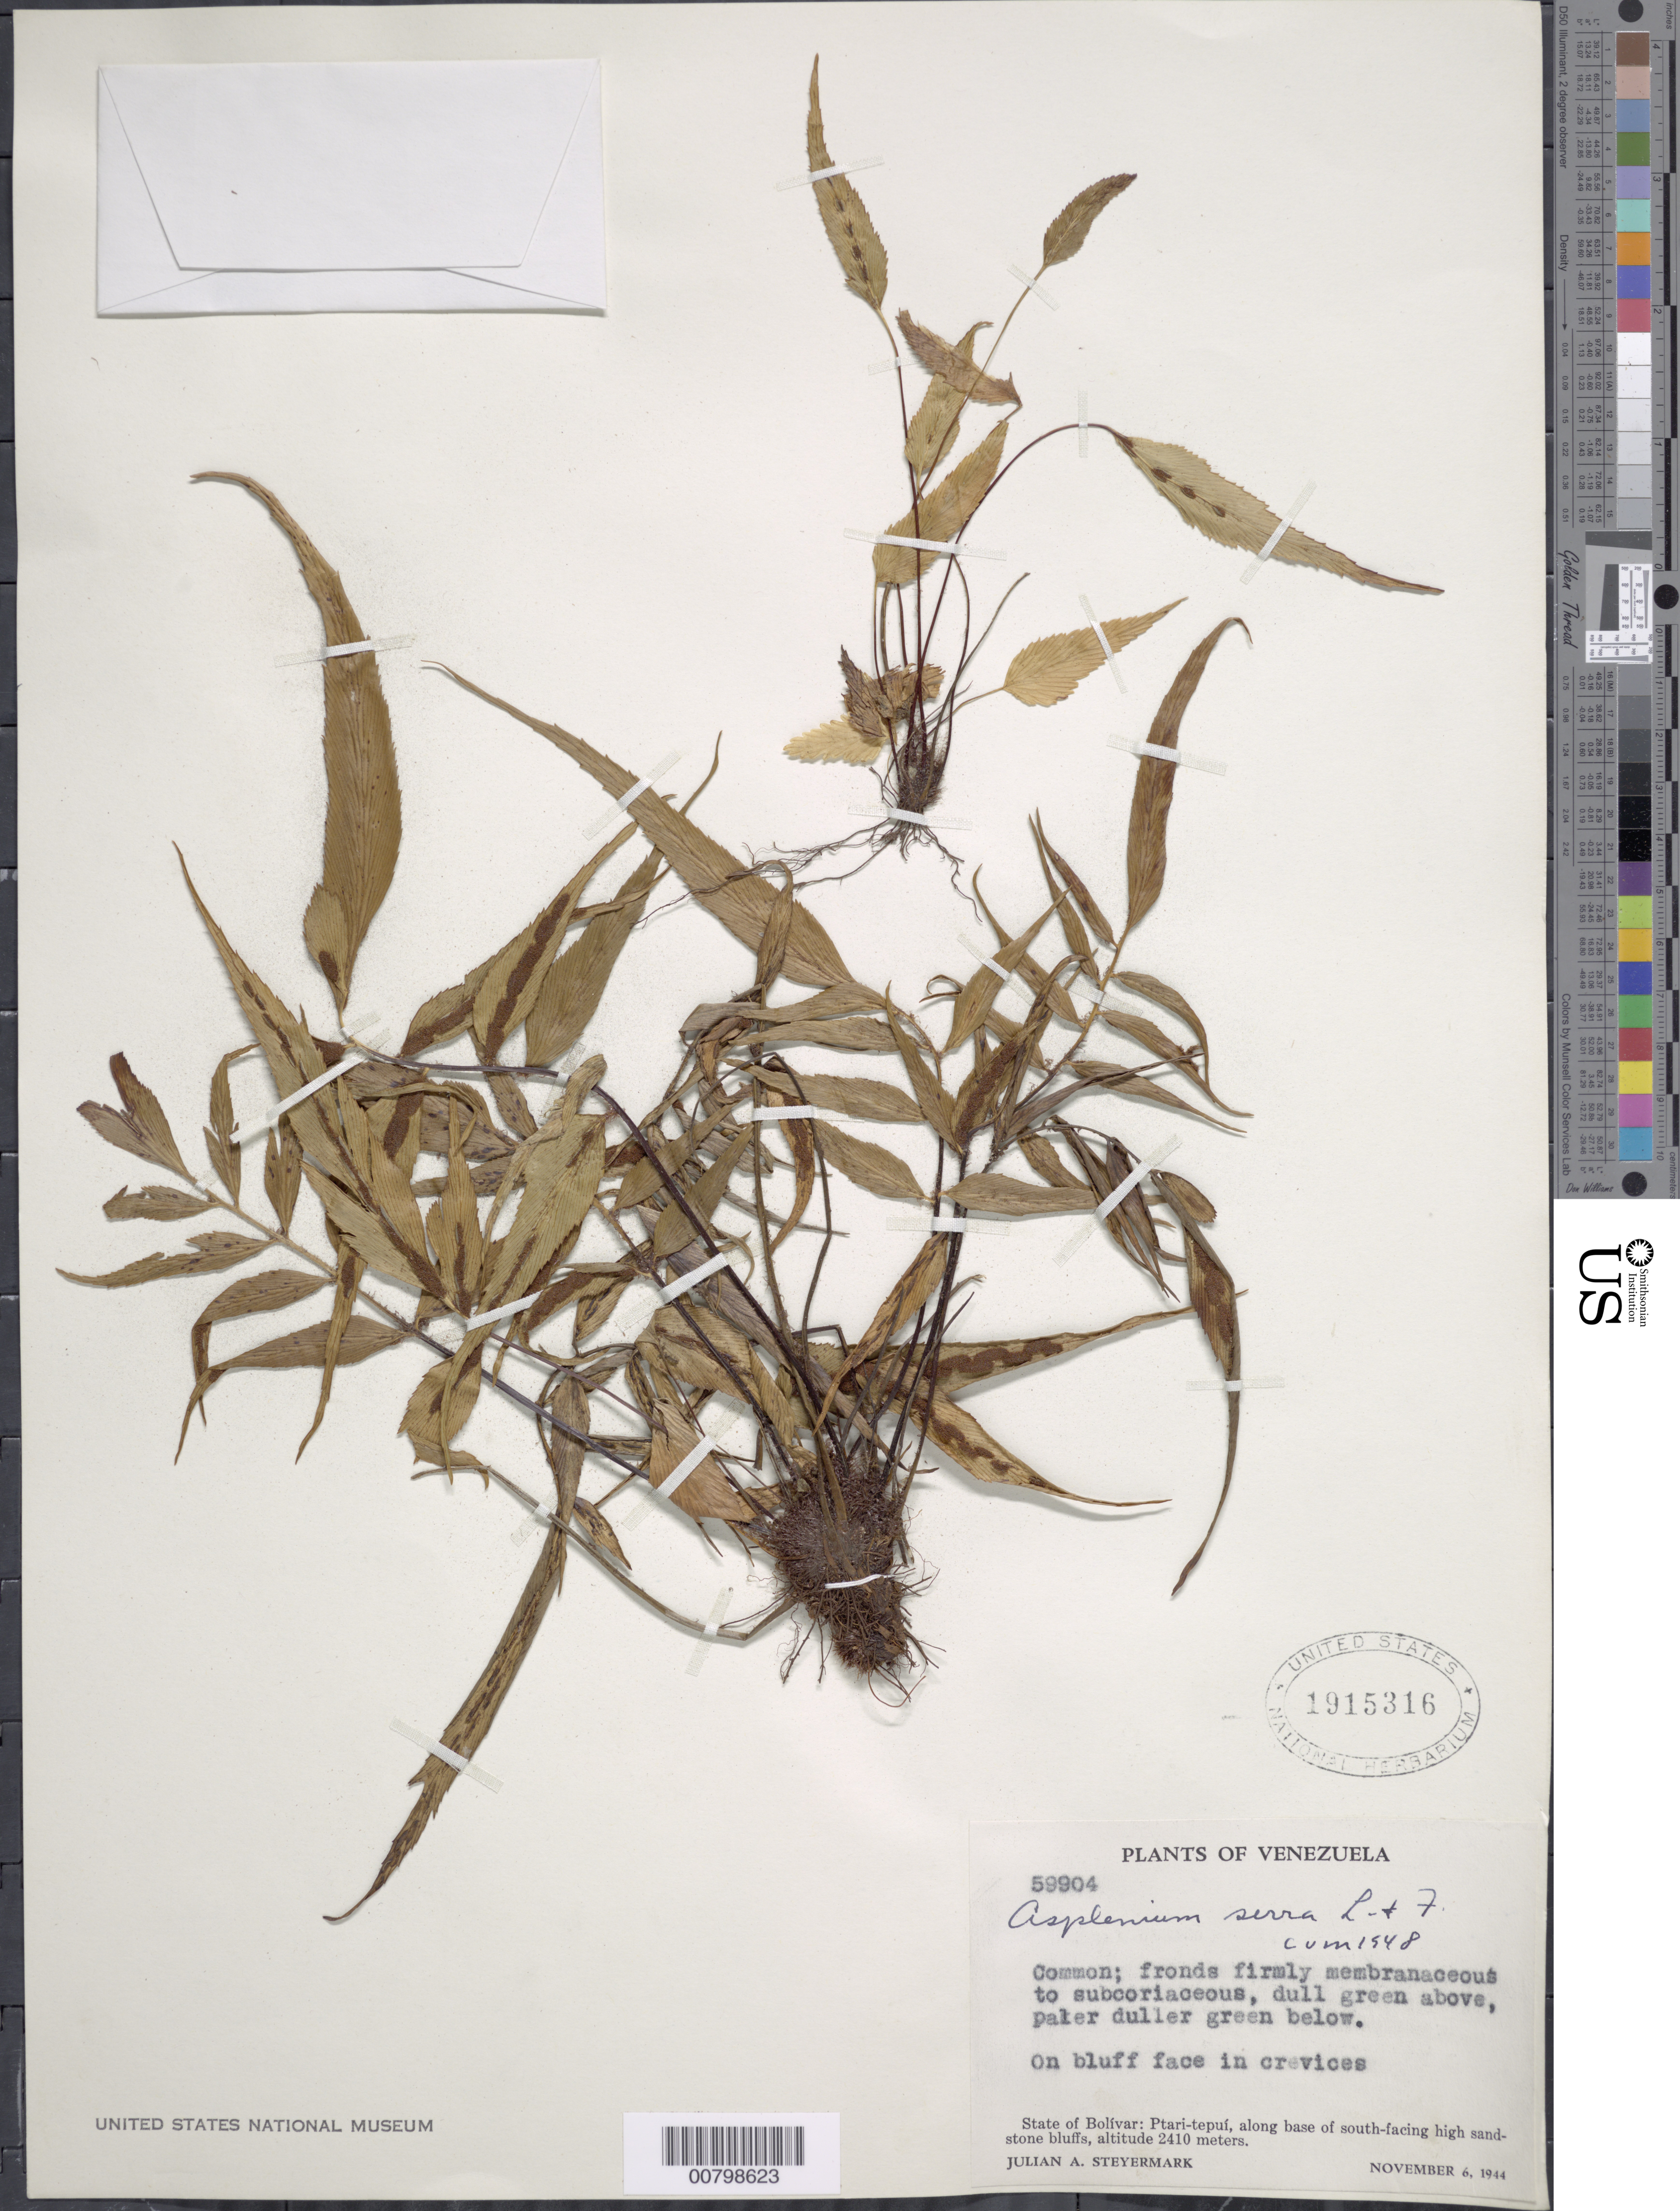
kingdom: Plantae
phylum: Tracheophyta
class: Polypodiopsida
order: Polypodiales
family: Aspleniaceae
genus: Asplenium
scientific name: Asplenium serra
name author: Langsd. & Fisch.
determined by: Morton, C. V.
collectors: J. Steyermark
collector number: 59904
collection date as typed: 6-Nov-44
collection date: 1944-11-06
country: Venezuela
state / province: Bolívar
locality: Ptari-tepuí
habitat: S-facing high sandstone bluffs; on bluff face in crevices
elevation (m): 2410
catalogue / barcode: US 1915316